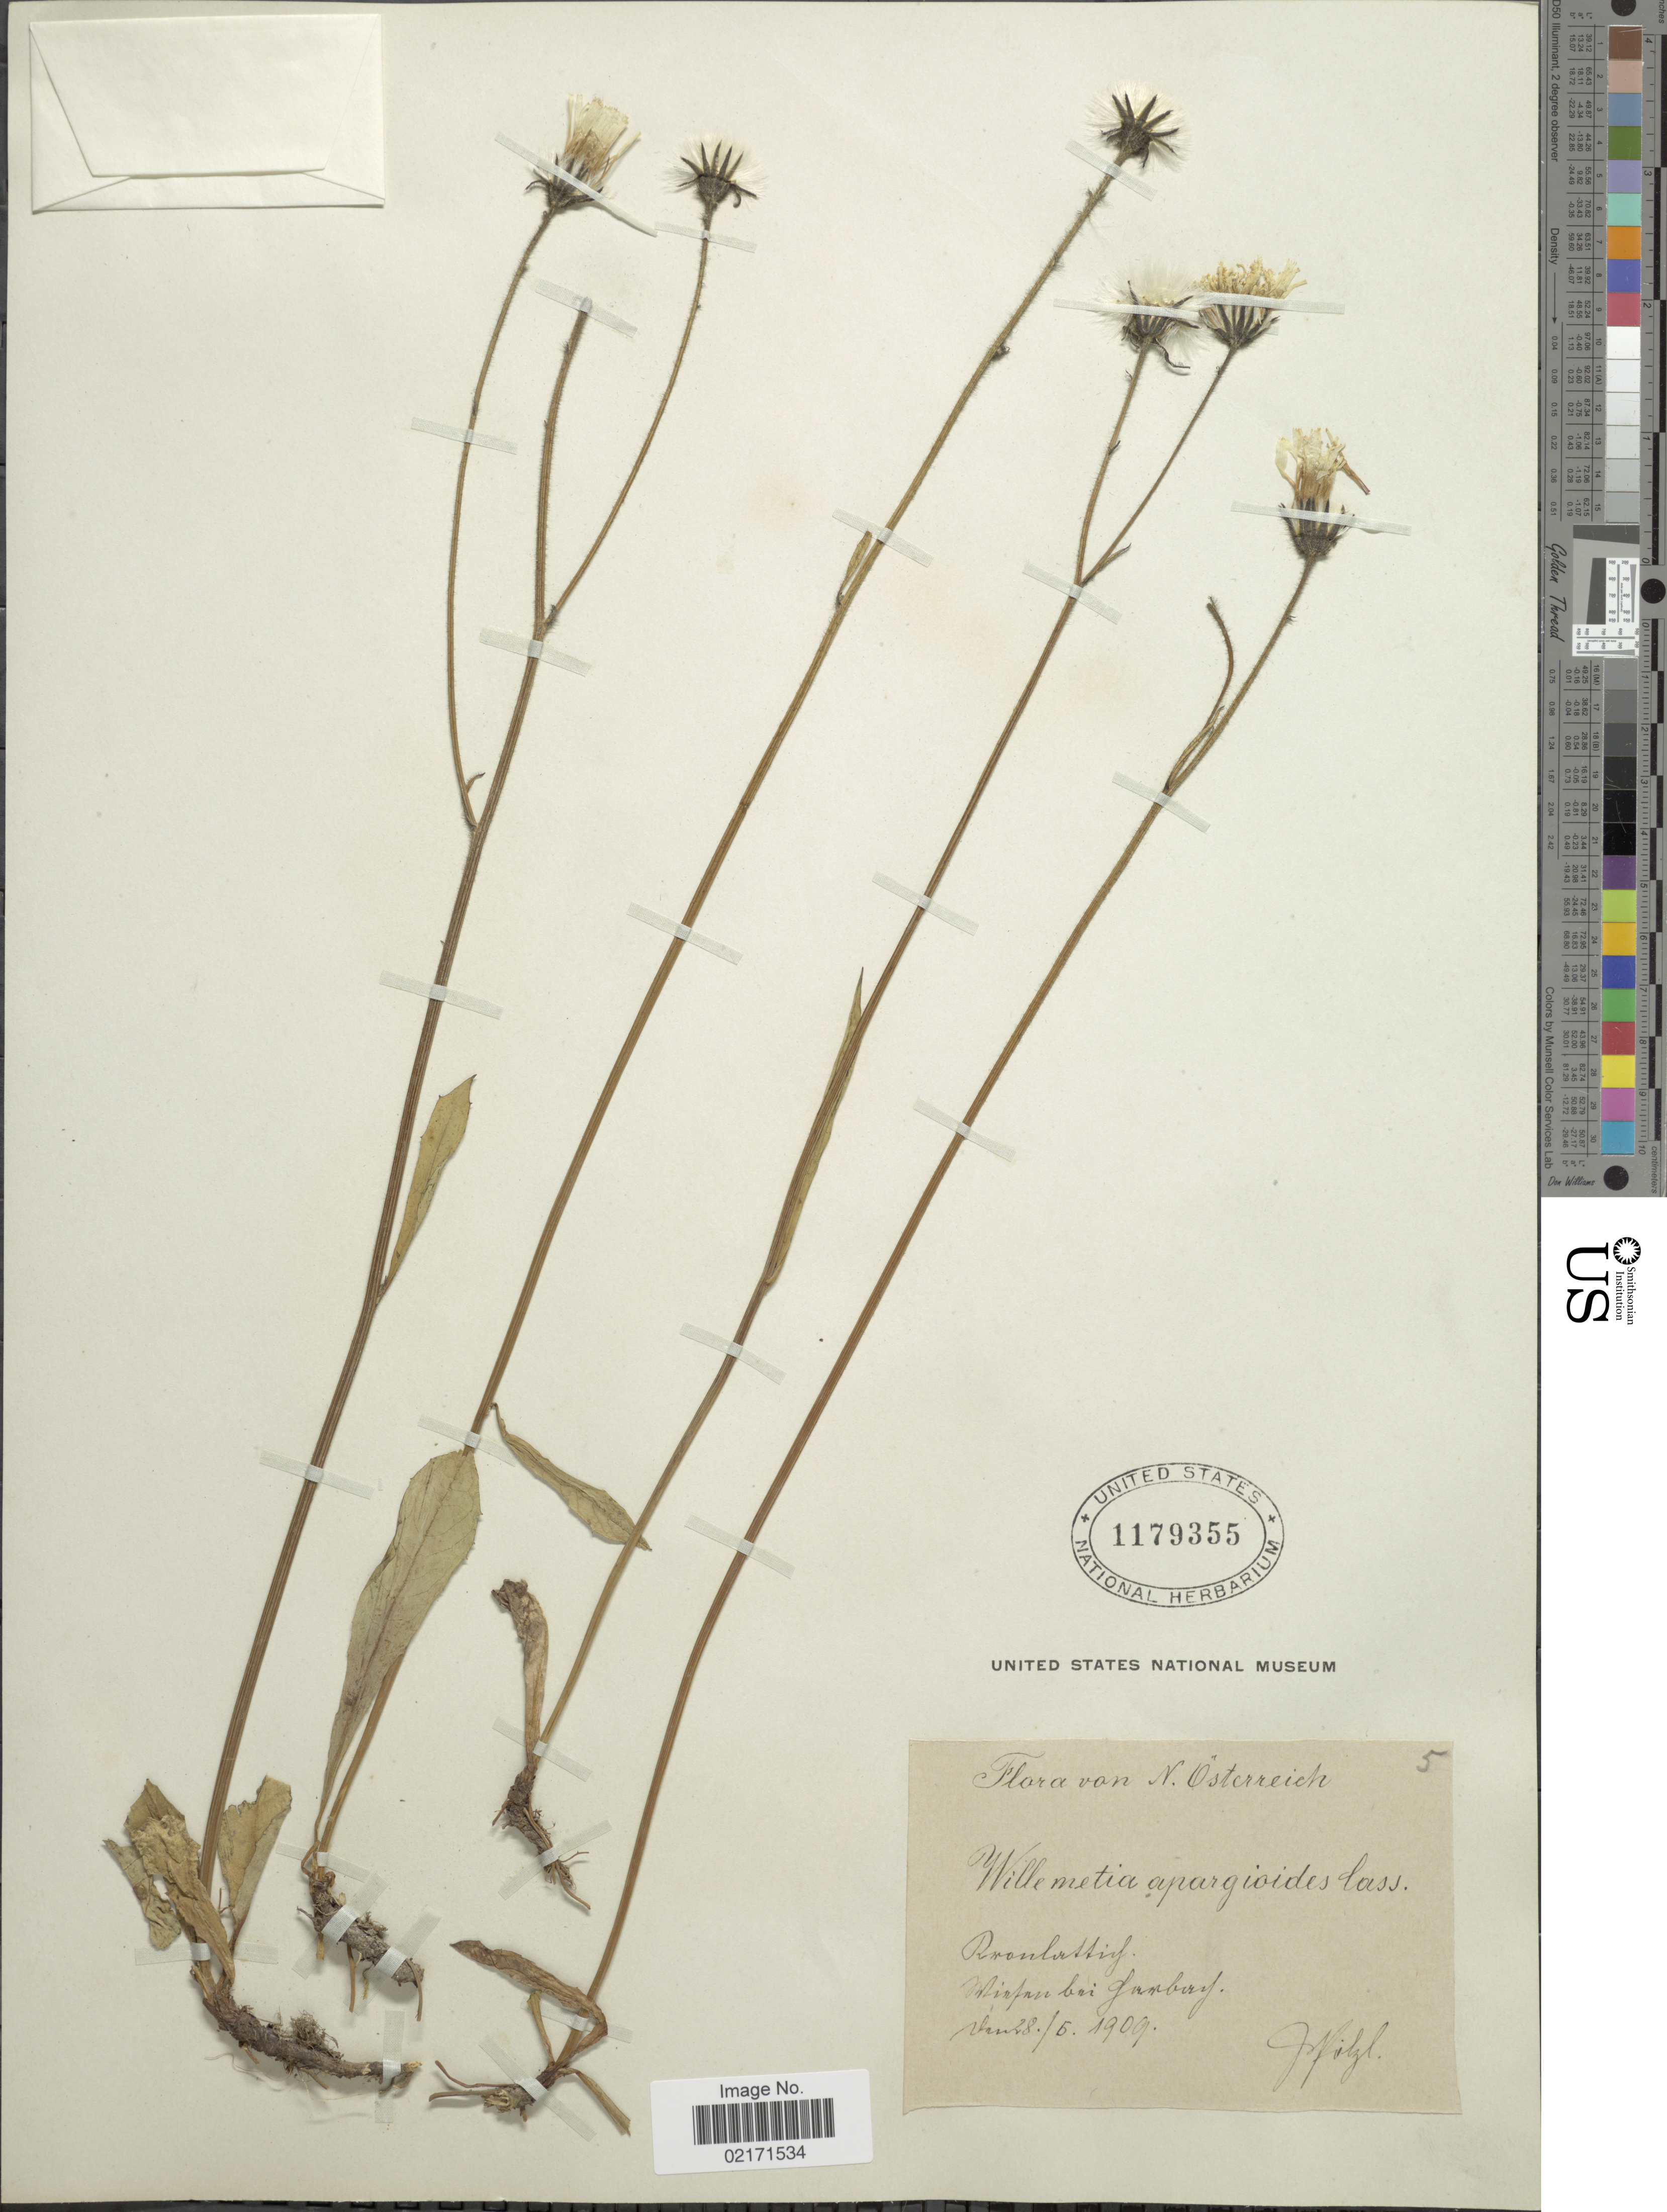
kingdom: Plantae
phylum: Tracheophyta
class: Magnoliopsida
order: Asterales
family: Asteraceae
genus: Willemetia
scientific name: Willemetia apargioides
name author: Neck. ex Rchb.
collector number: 5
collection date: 1909-05-28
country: Austria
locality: N. Osterreich, Puronlussif[interpreted] [illegible text]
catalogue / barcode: US 1179355